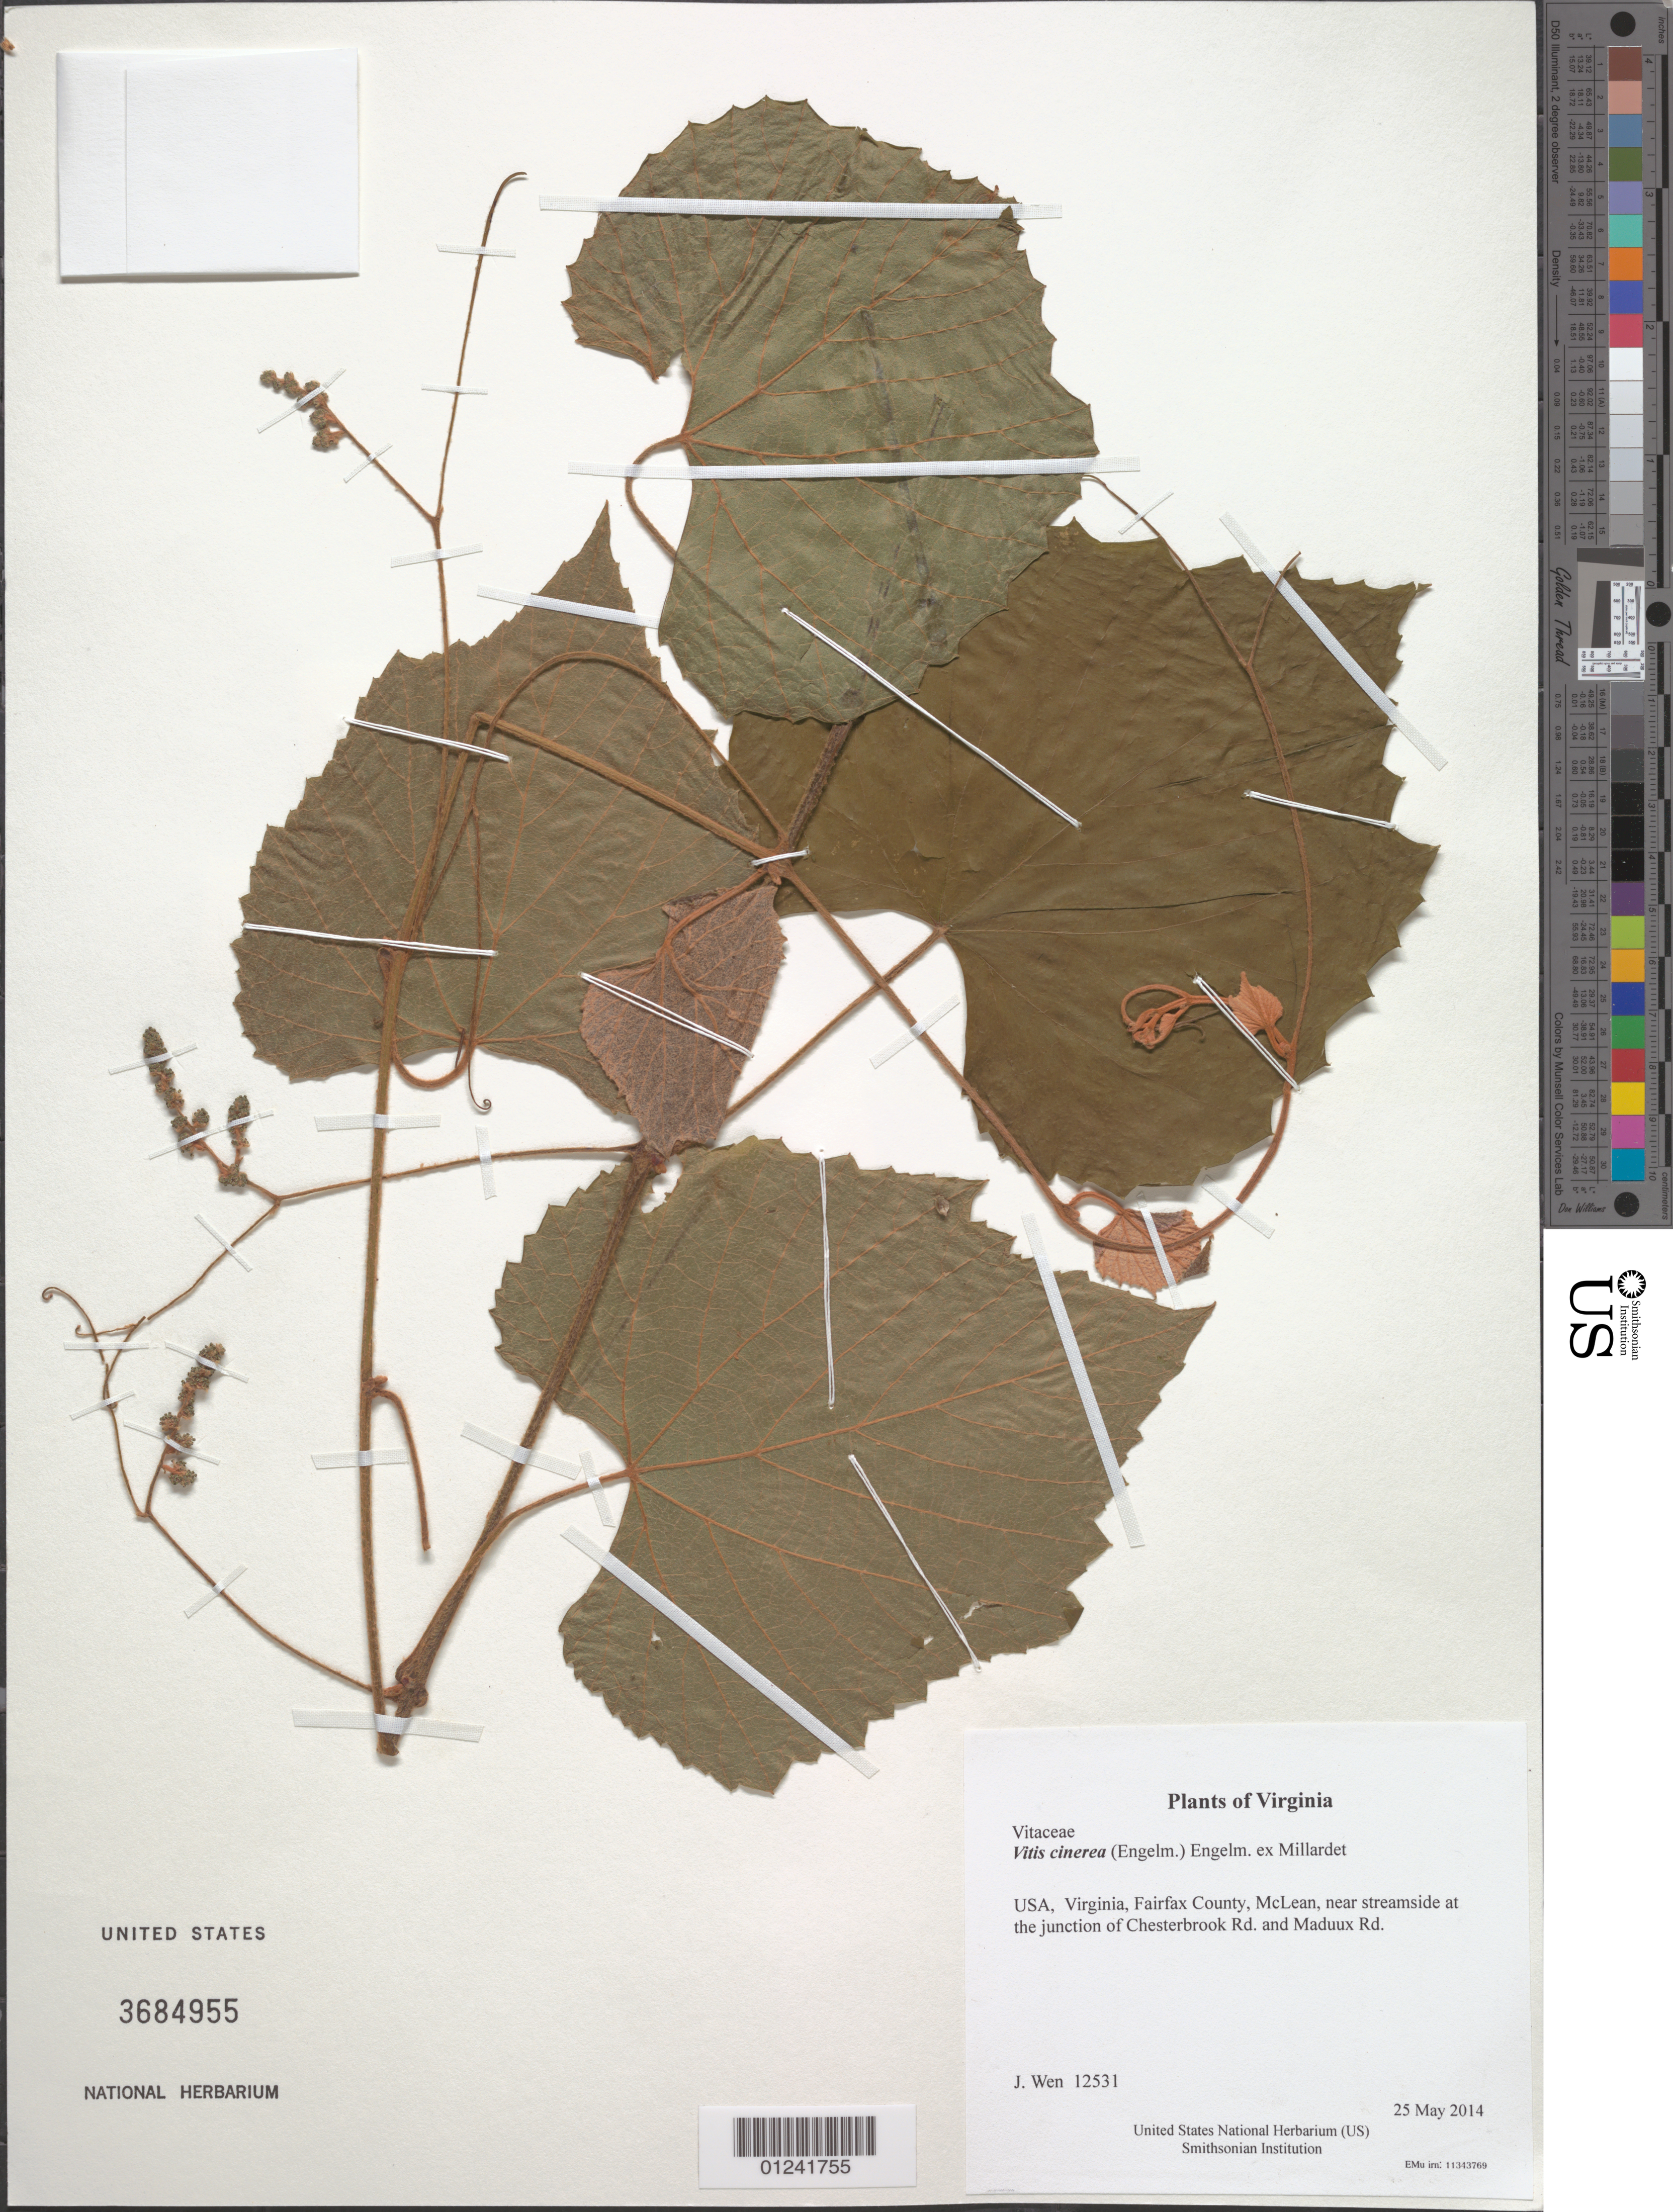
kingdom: Plantae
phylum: Tracheophyta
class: Magnoliopsida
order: Vitales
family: Vitaceae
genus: Vitis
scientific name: Vitis cinerea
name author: (Engelm.) Millardet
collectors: J. Wen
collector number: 12531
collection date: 2014-05-25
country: United States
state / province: Virginia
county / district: Fairfax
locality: McLean, near streamside at the junction of Chesterbrook Rd. and Maduux Rd.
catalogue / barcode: US 3684955